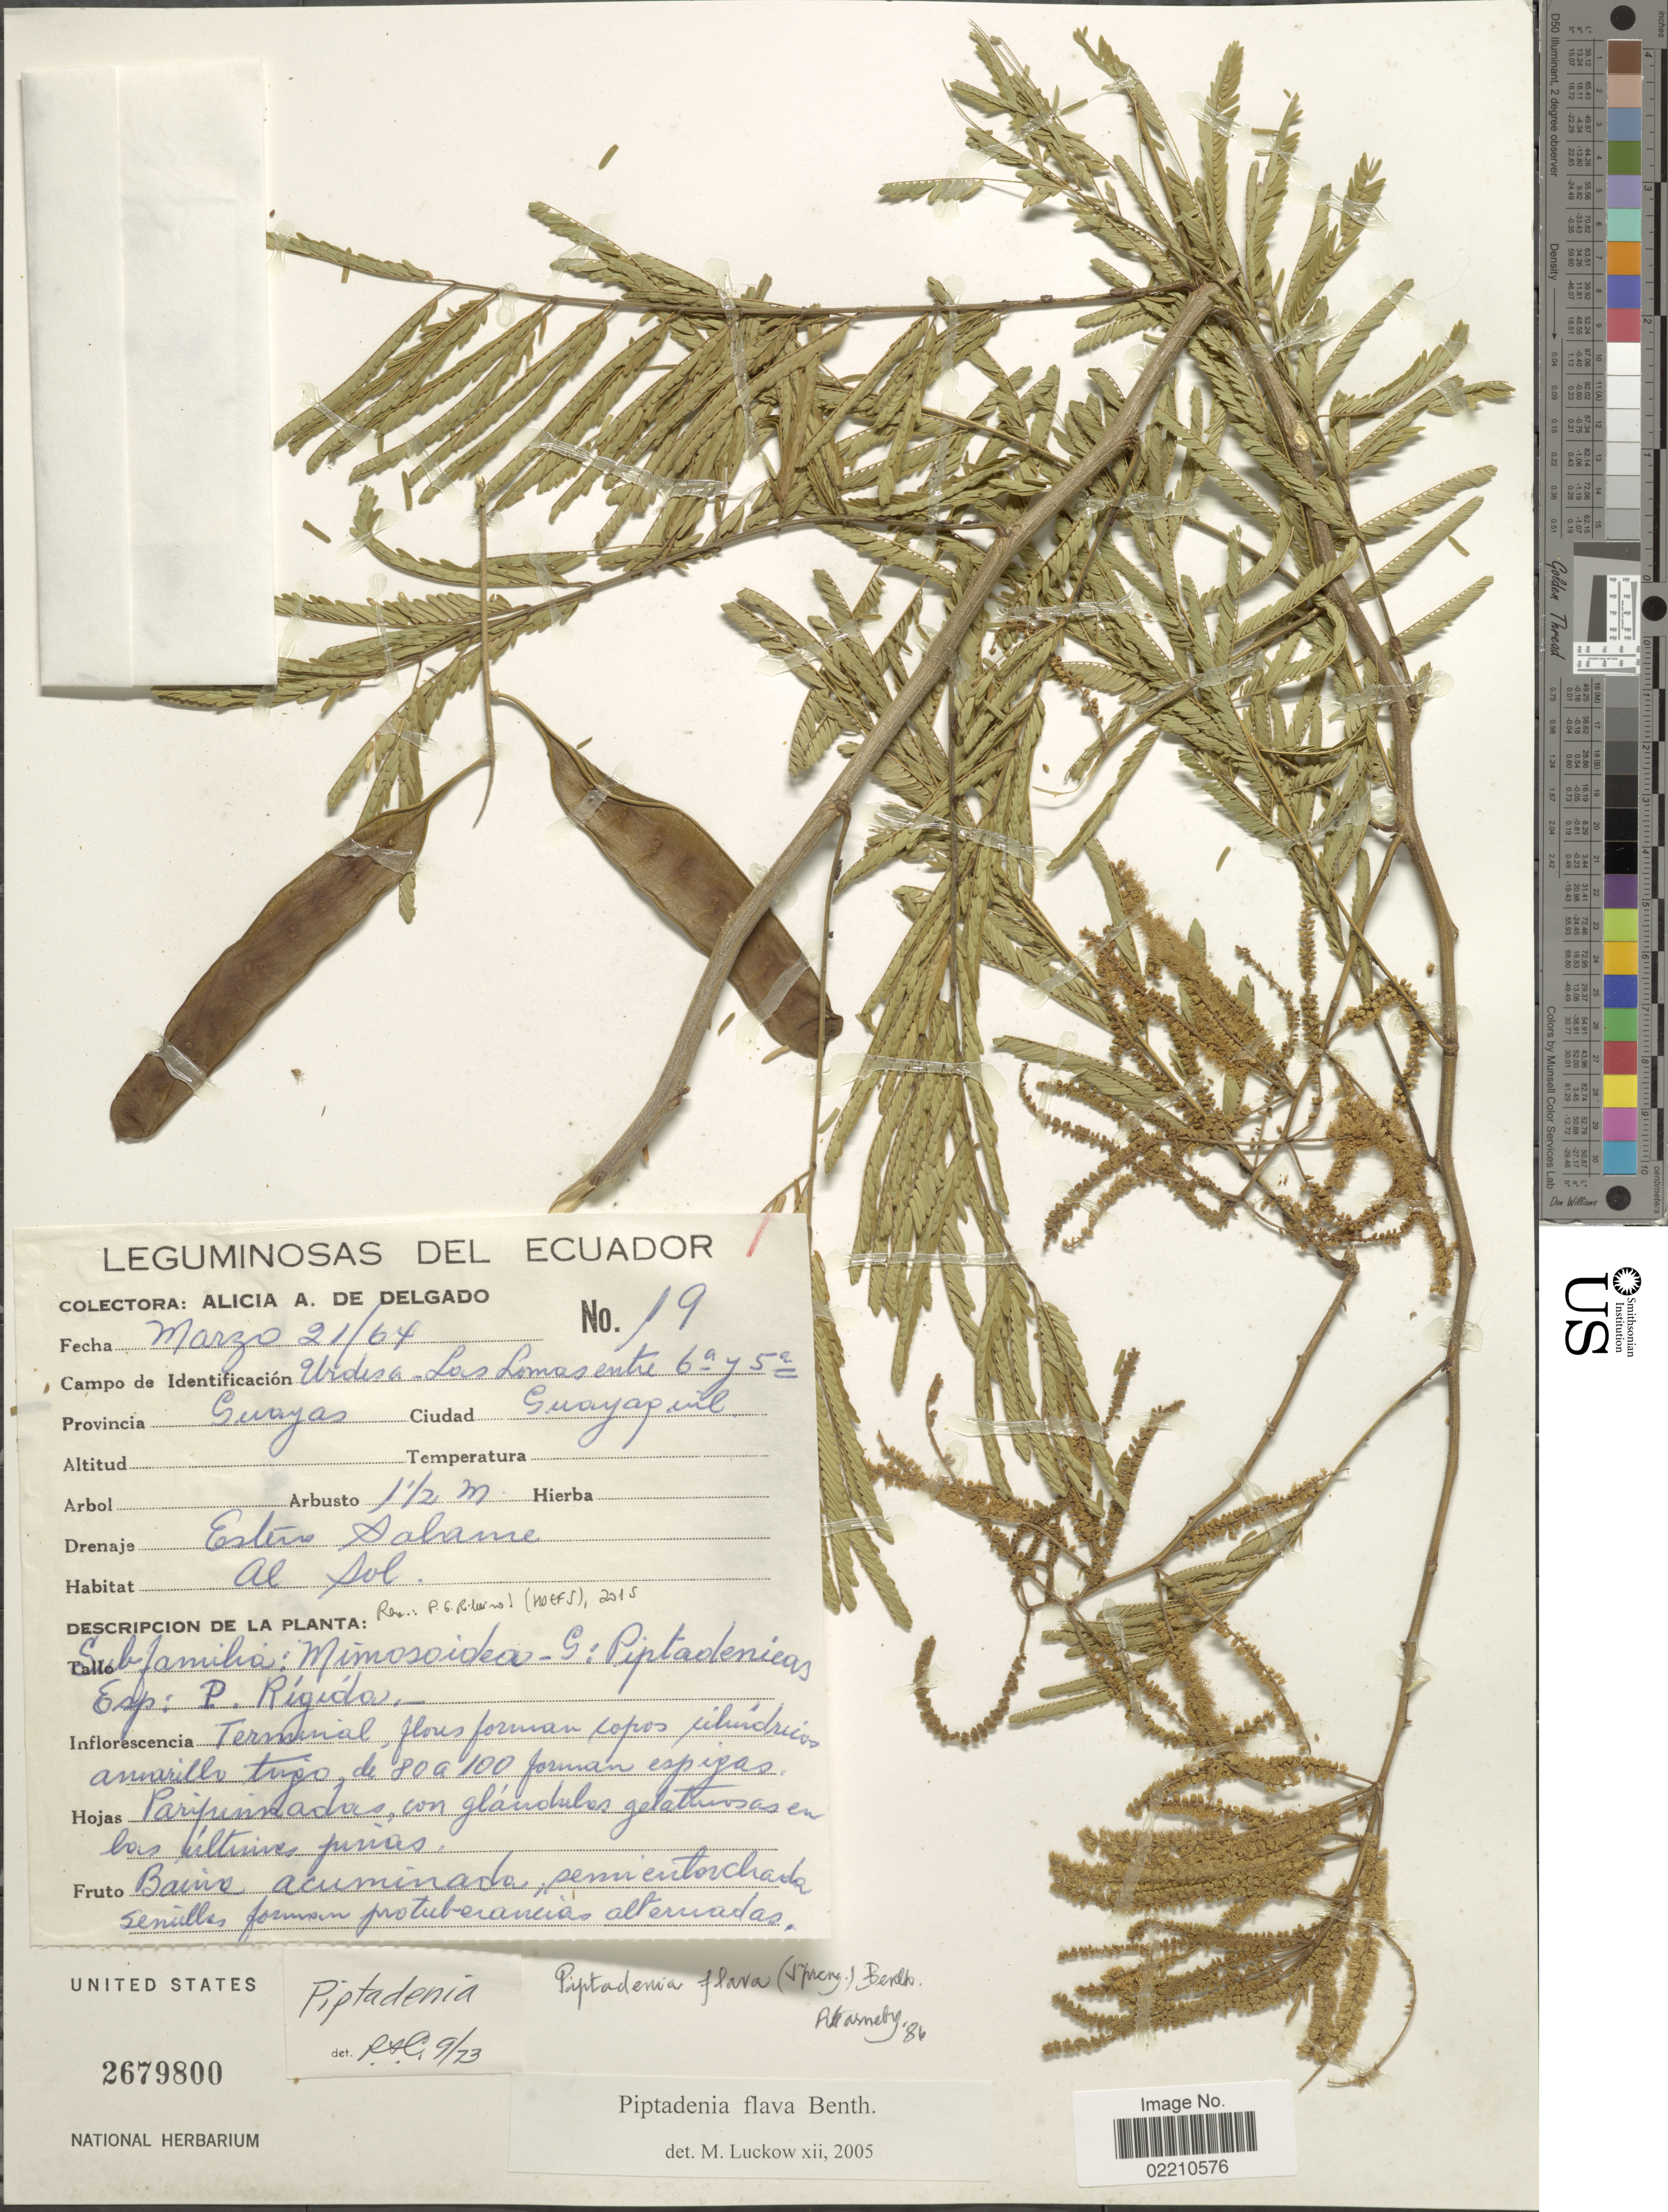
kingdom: Plantae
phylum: Tracheophyta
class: Magnoliopsida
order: Fabales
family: Fabaceae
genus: Piptadenia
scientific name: Piptadenia flava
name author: (DC.) Benth.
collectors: A. A. Delgado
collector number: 19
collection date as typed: Transcribed d/m/y: 21/3/64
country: Ecuador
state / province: Guayas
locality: Urdesa Las Lomas entre 6a y 5a, Provincia Guayas, Ciudad Guayaquil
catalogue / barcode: US 2679800